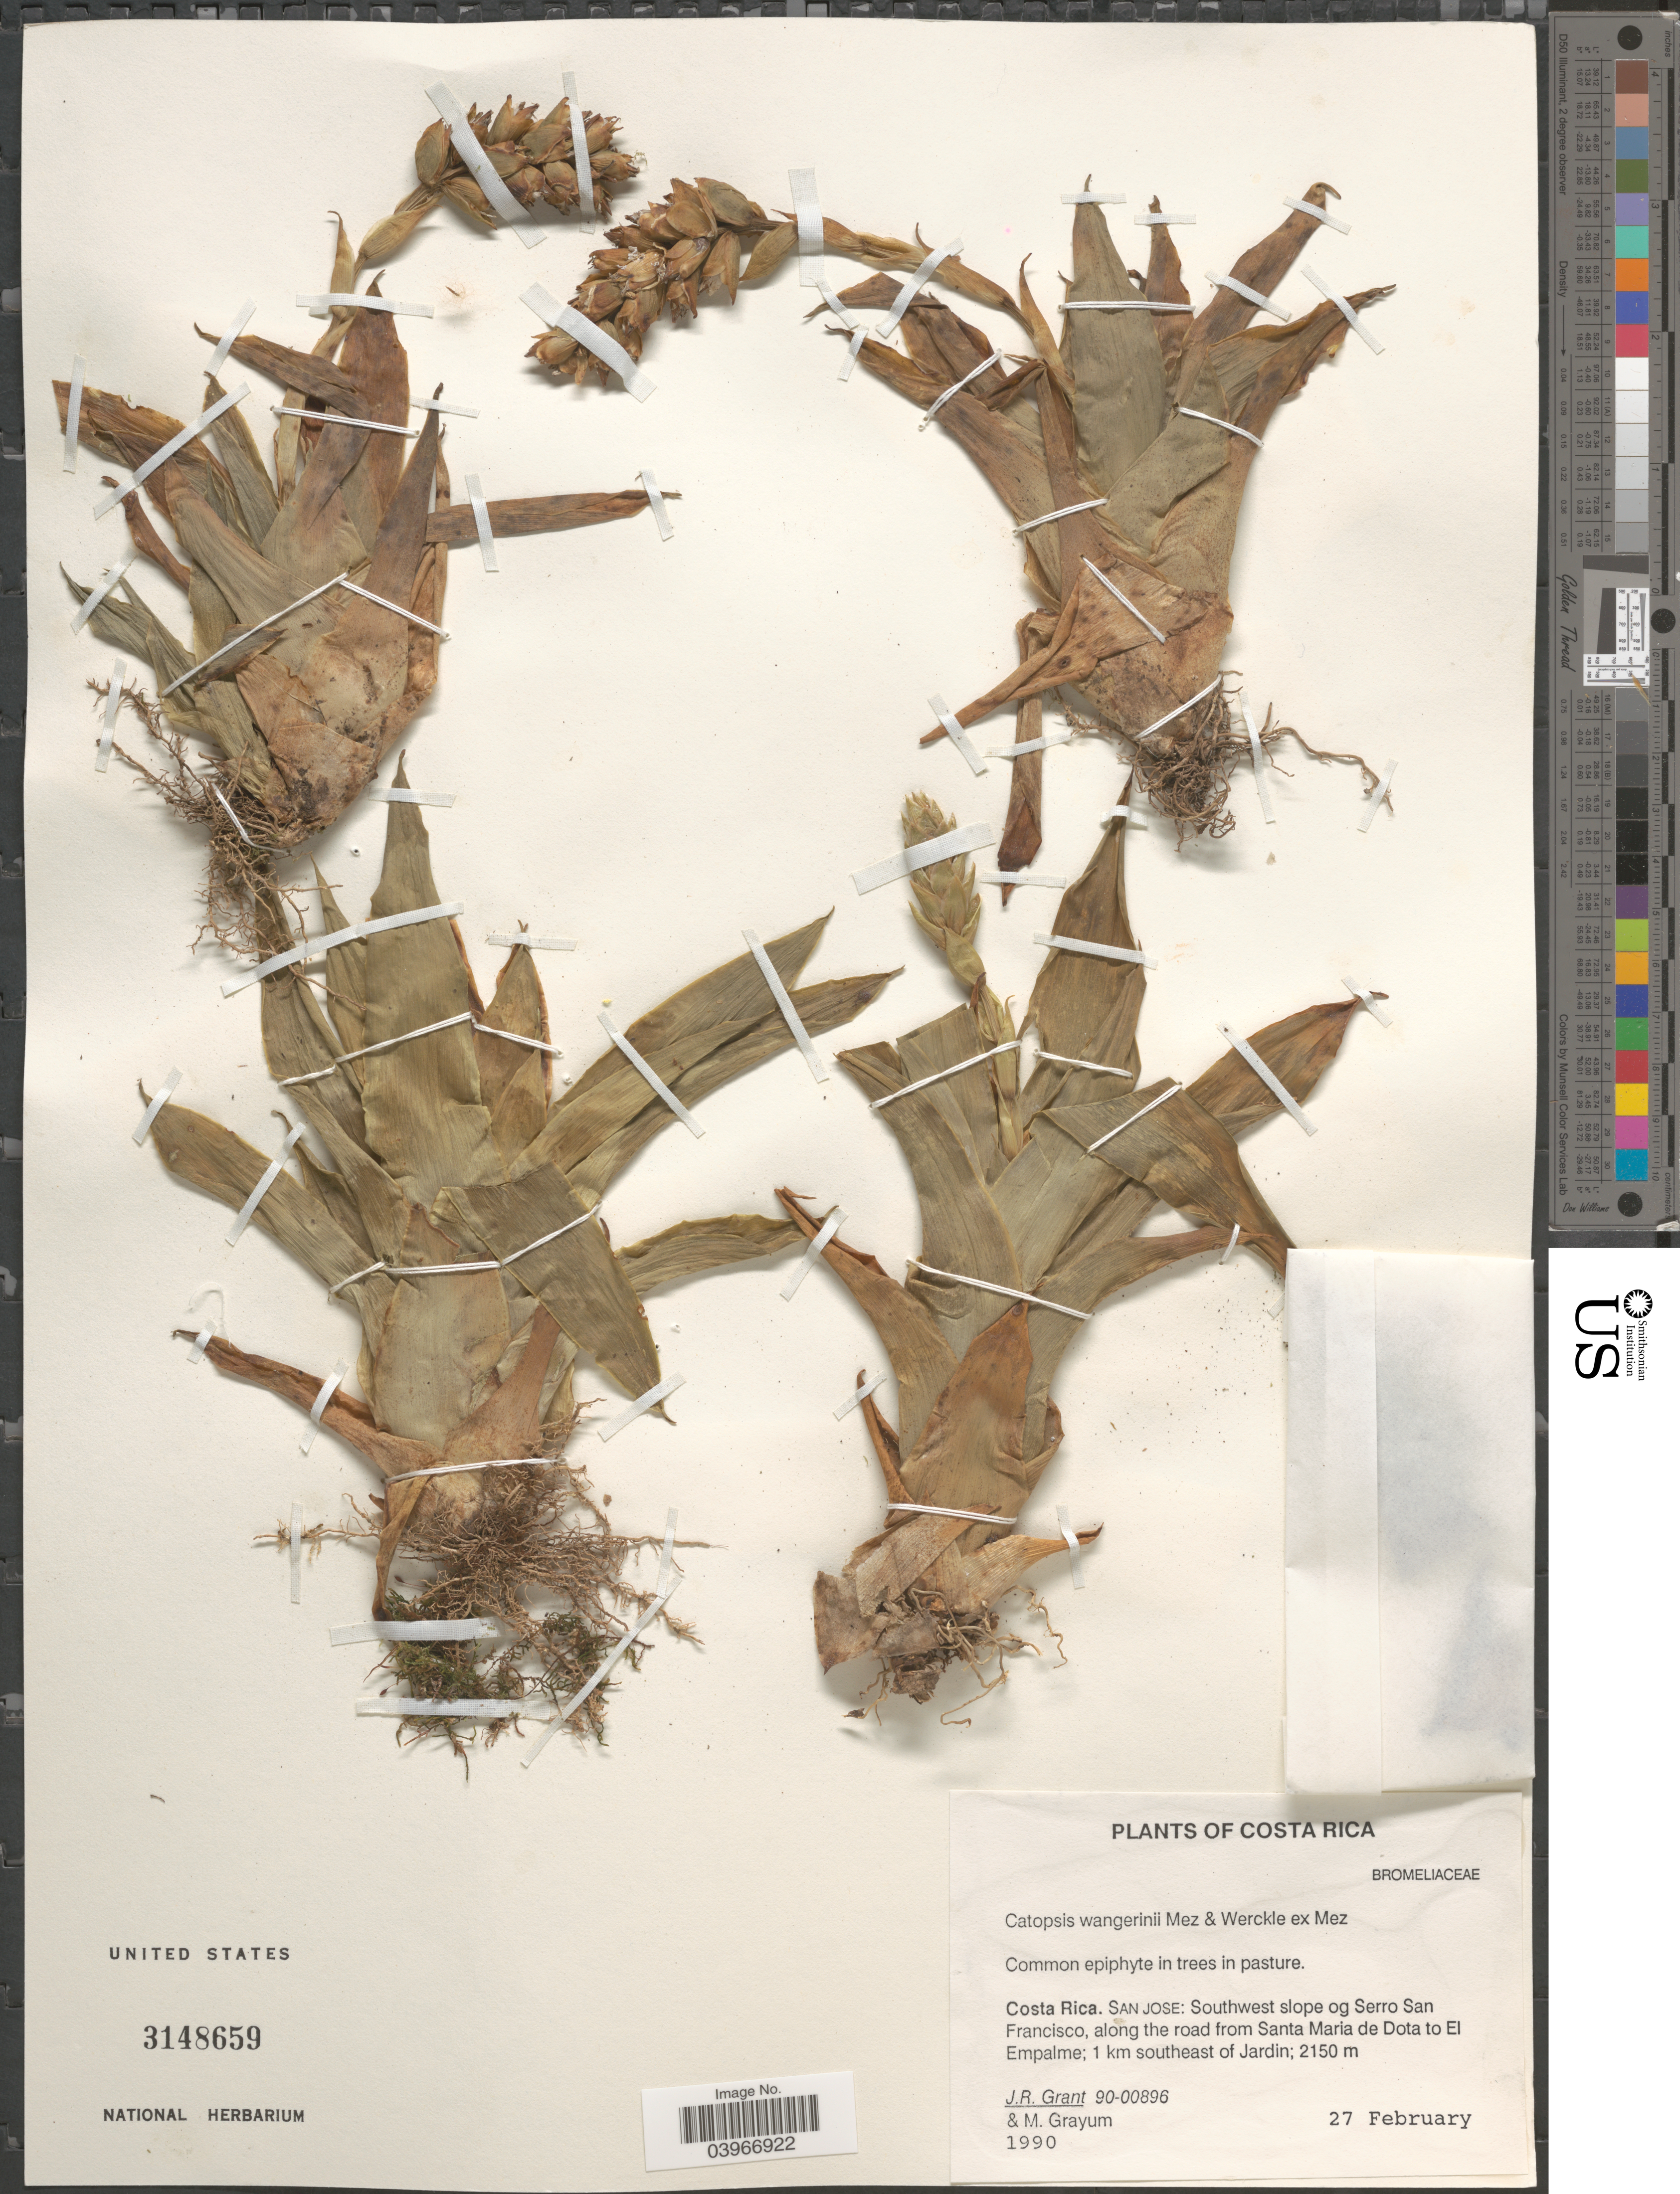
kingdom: Plantae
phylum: Tracheophyta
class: Liliopsida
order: Poales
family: Bromeliaceae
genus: Catopsis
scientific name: Catopsis wangerinii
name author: Mez & Wercklé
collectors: J. Grant & M. H. Grayum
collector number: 90-00896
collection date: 1990-02-27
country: Costa Rica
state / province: San José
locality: Southwest slope og Serro San Francisco, along the road from Santa Maria de Dota to El Empalme; 1 km southeast of Jardin.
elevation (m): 2150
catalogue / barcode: US 3148659